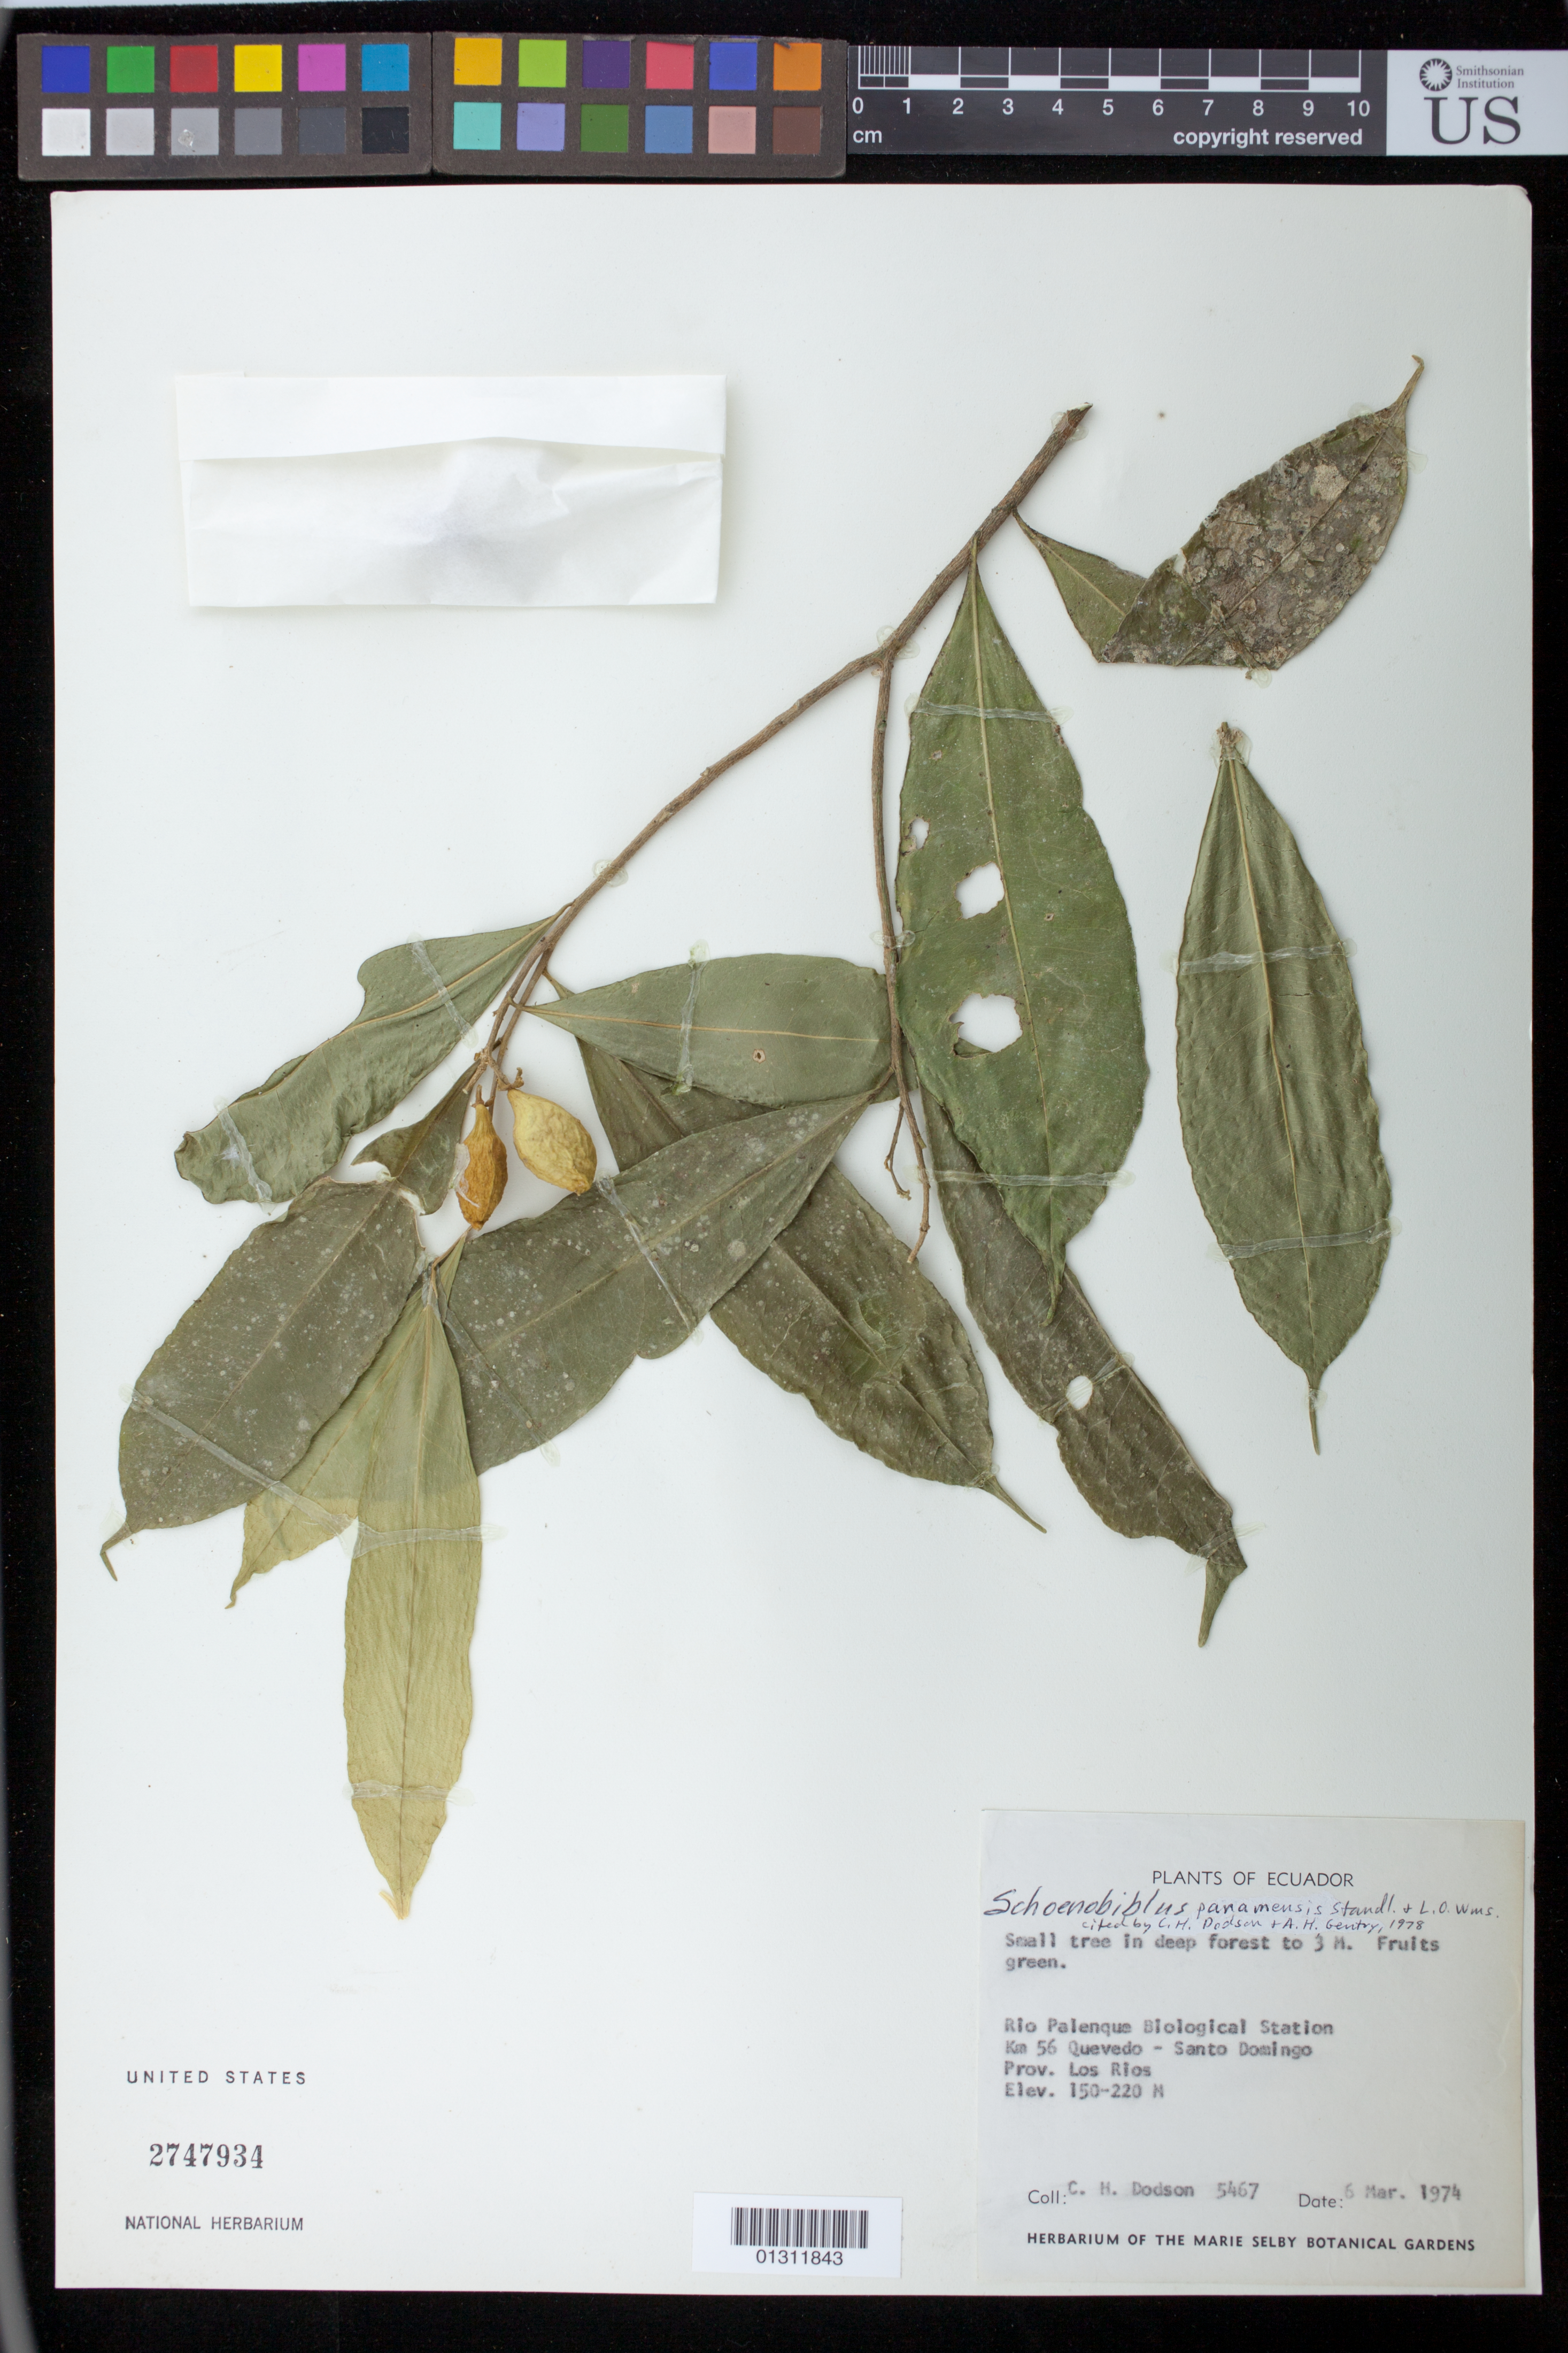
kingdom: Plantae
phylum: Tracheophyta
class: Magnoliopsida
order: Malvales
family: Thymelaeaceae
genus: Schoenobiblus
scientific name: Schoenobiblus panamensis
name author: Standl. & L.O. Williams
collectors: C. H. Dodson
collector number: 5467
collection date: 1974-03-06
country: Ecuador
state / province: Los Ríos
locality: Rio Palenque Biological Station. Km 56 Quevedo - Santo Domingo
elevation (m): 150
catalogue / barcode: US 2747934